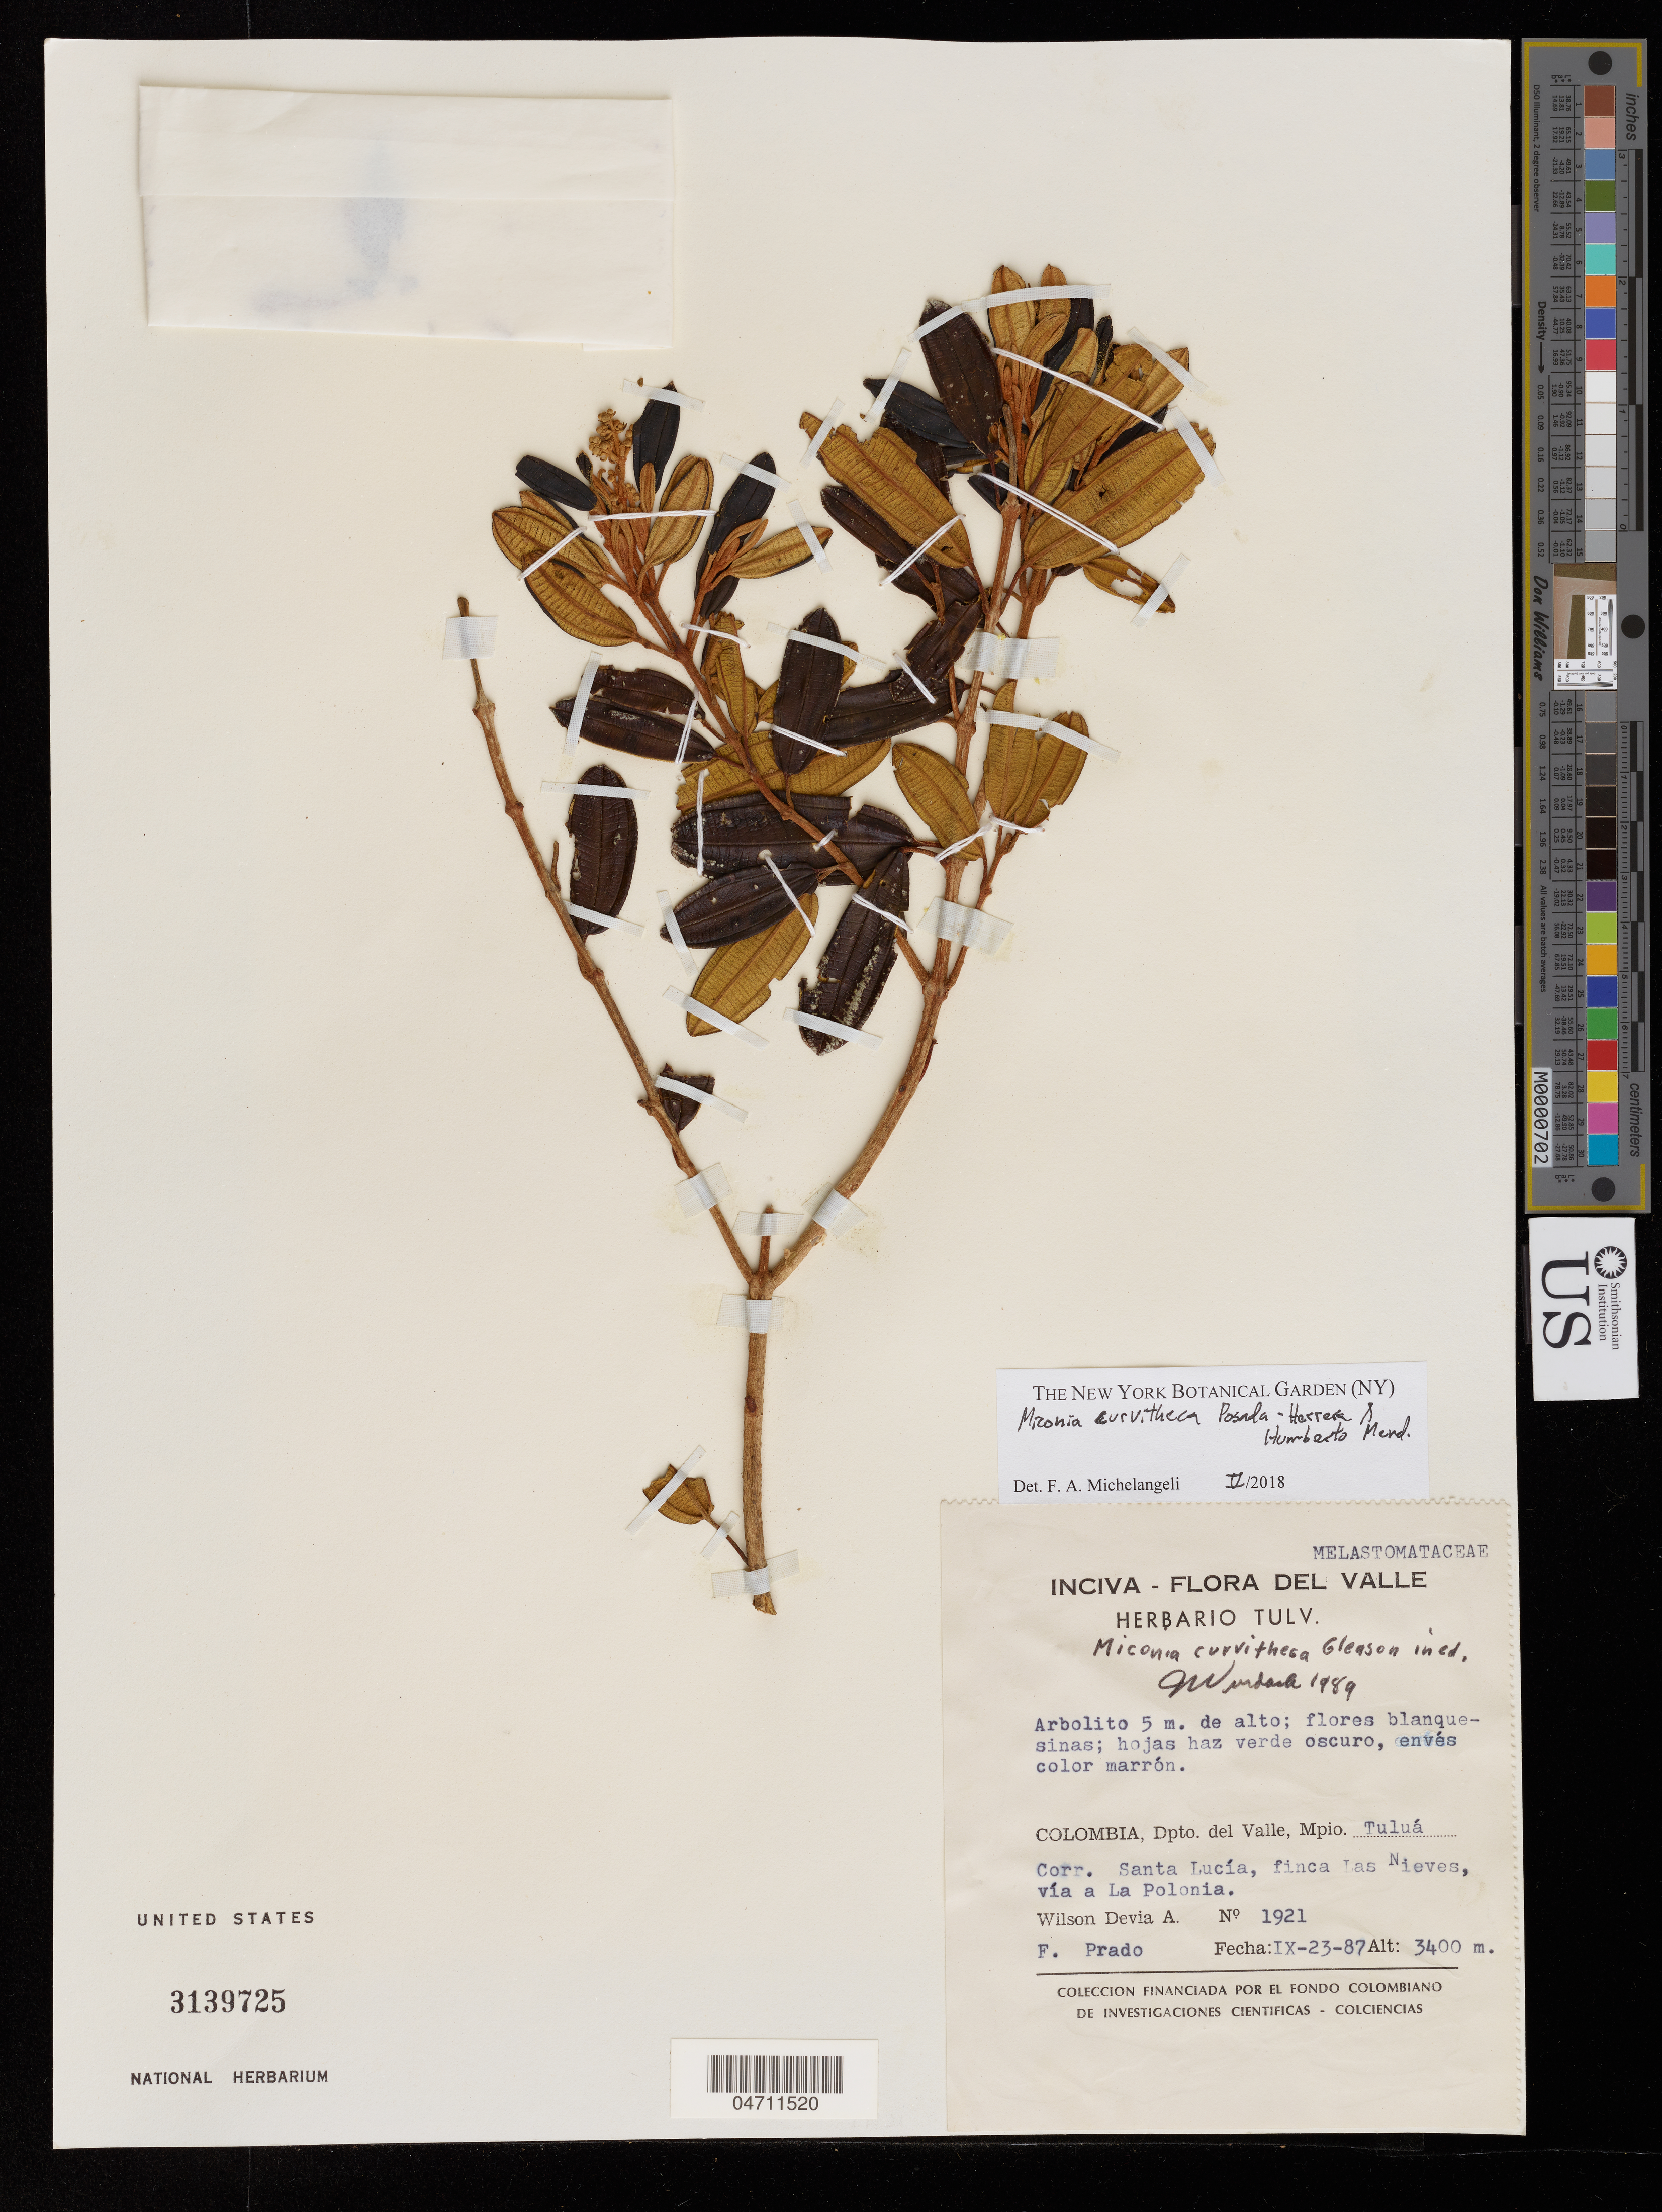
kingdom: Plantae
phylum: Tracheophyta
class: Magnoliopsida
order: Myrtales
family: Melastomataceae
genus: Miconia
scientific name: Miconia curvitheca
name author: Posada- Herrera & H. Mend.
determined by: Michelangeli, F. A.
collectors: W. Devia A. & F. Prado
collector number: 1921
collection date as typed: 23 Sep 1987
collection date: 1987-09-23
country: Colombia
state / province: Valle del Cauca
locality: Mpio. Tuluá, Corr. Santa Lucía, finca Las Nieves, vía a La Polonia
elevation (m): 3400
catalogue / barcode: US 3139725